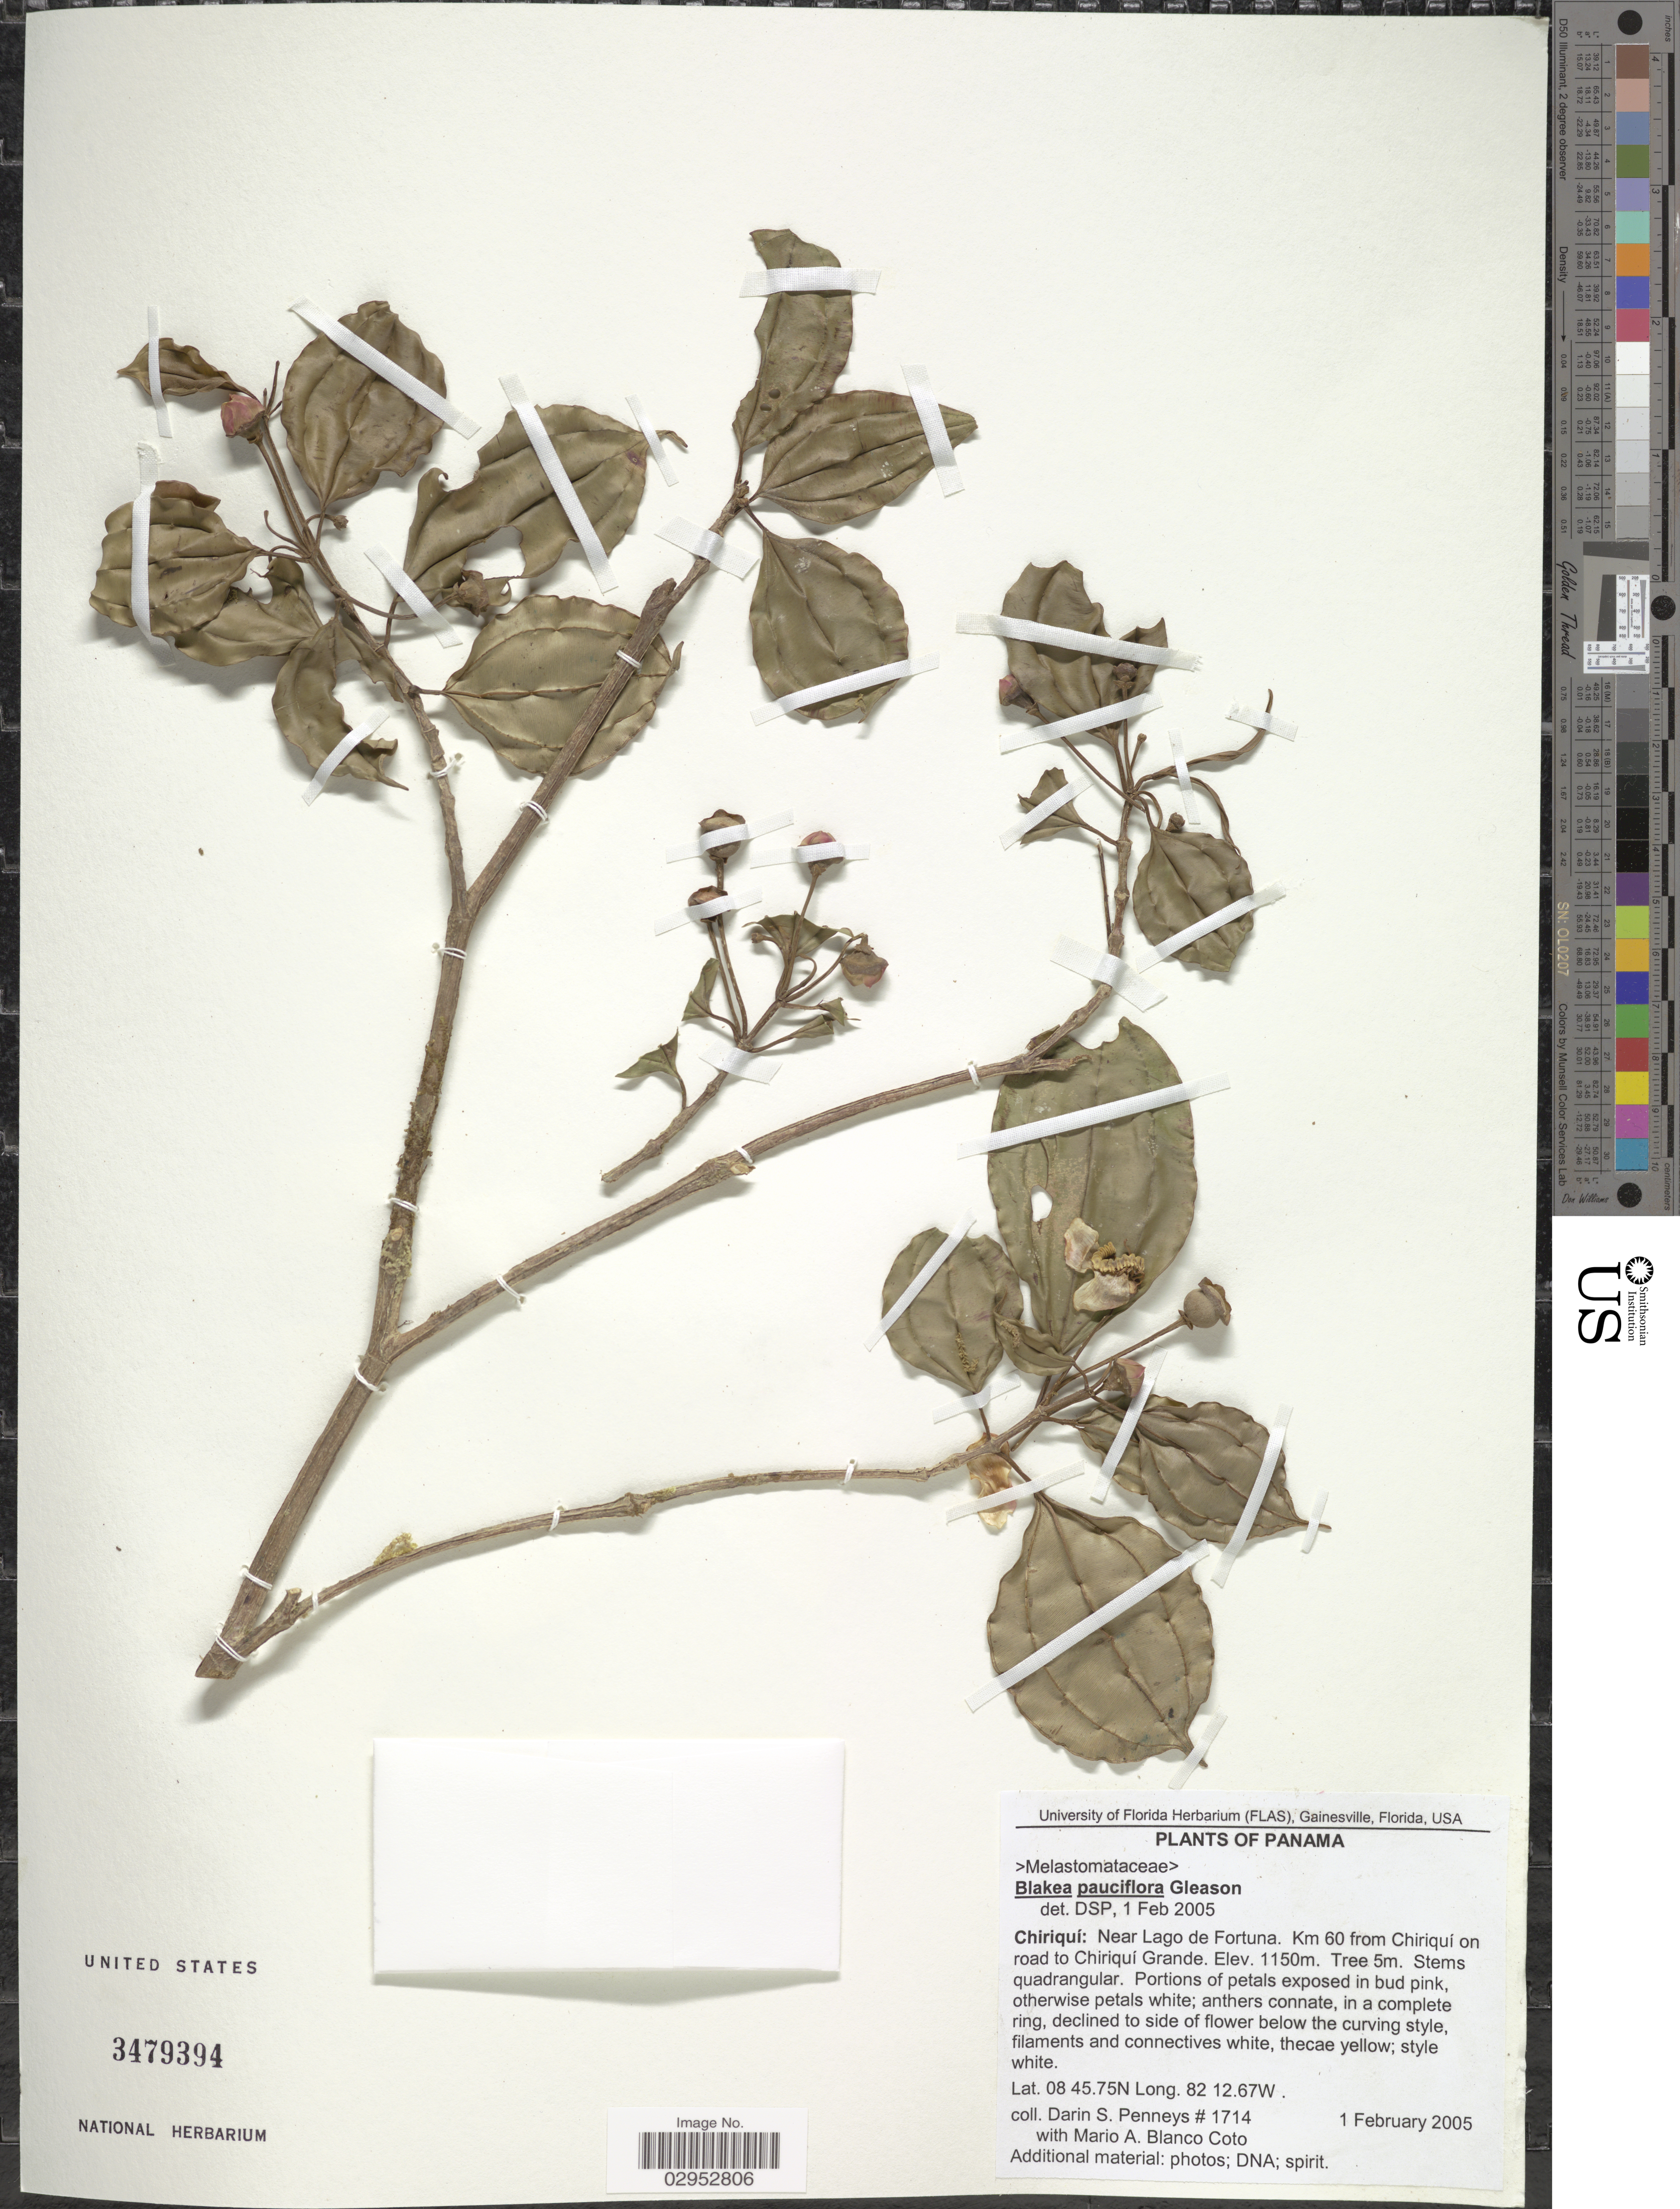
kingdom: Plantae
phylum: Tracheophyta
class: Magnoliopsida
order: Myrtales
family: Melastomataceae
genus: Blakea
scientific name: Blakea pauciflora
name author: Gleason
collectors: D. S. Penneys & M. Blanco Coto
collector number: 1714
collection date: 2005-02-01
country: Panama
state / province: Chiriqui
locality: Chiriquí: Near Lago de Fortuna. Km 60 from Chiriquí on road to Chiriquí Grande.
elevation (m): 1150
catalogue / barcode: US 3479394